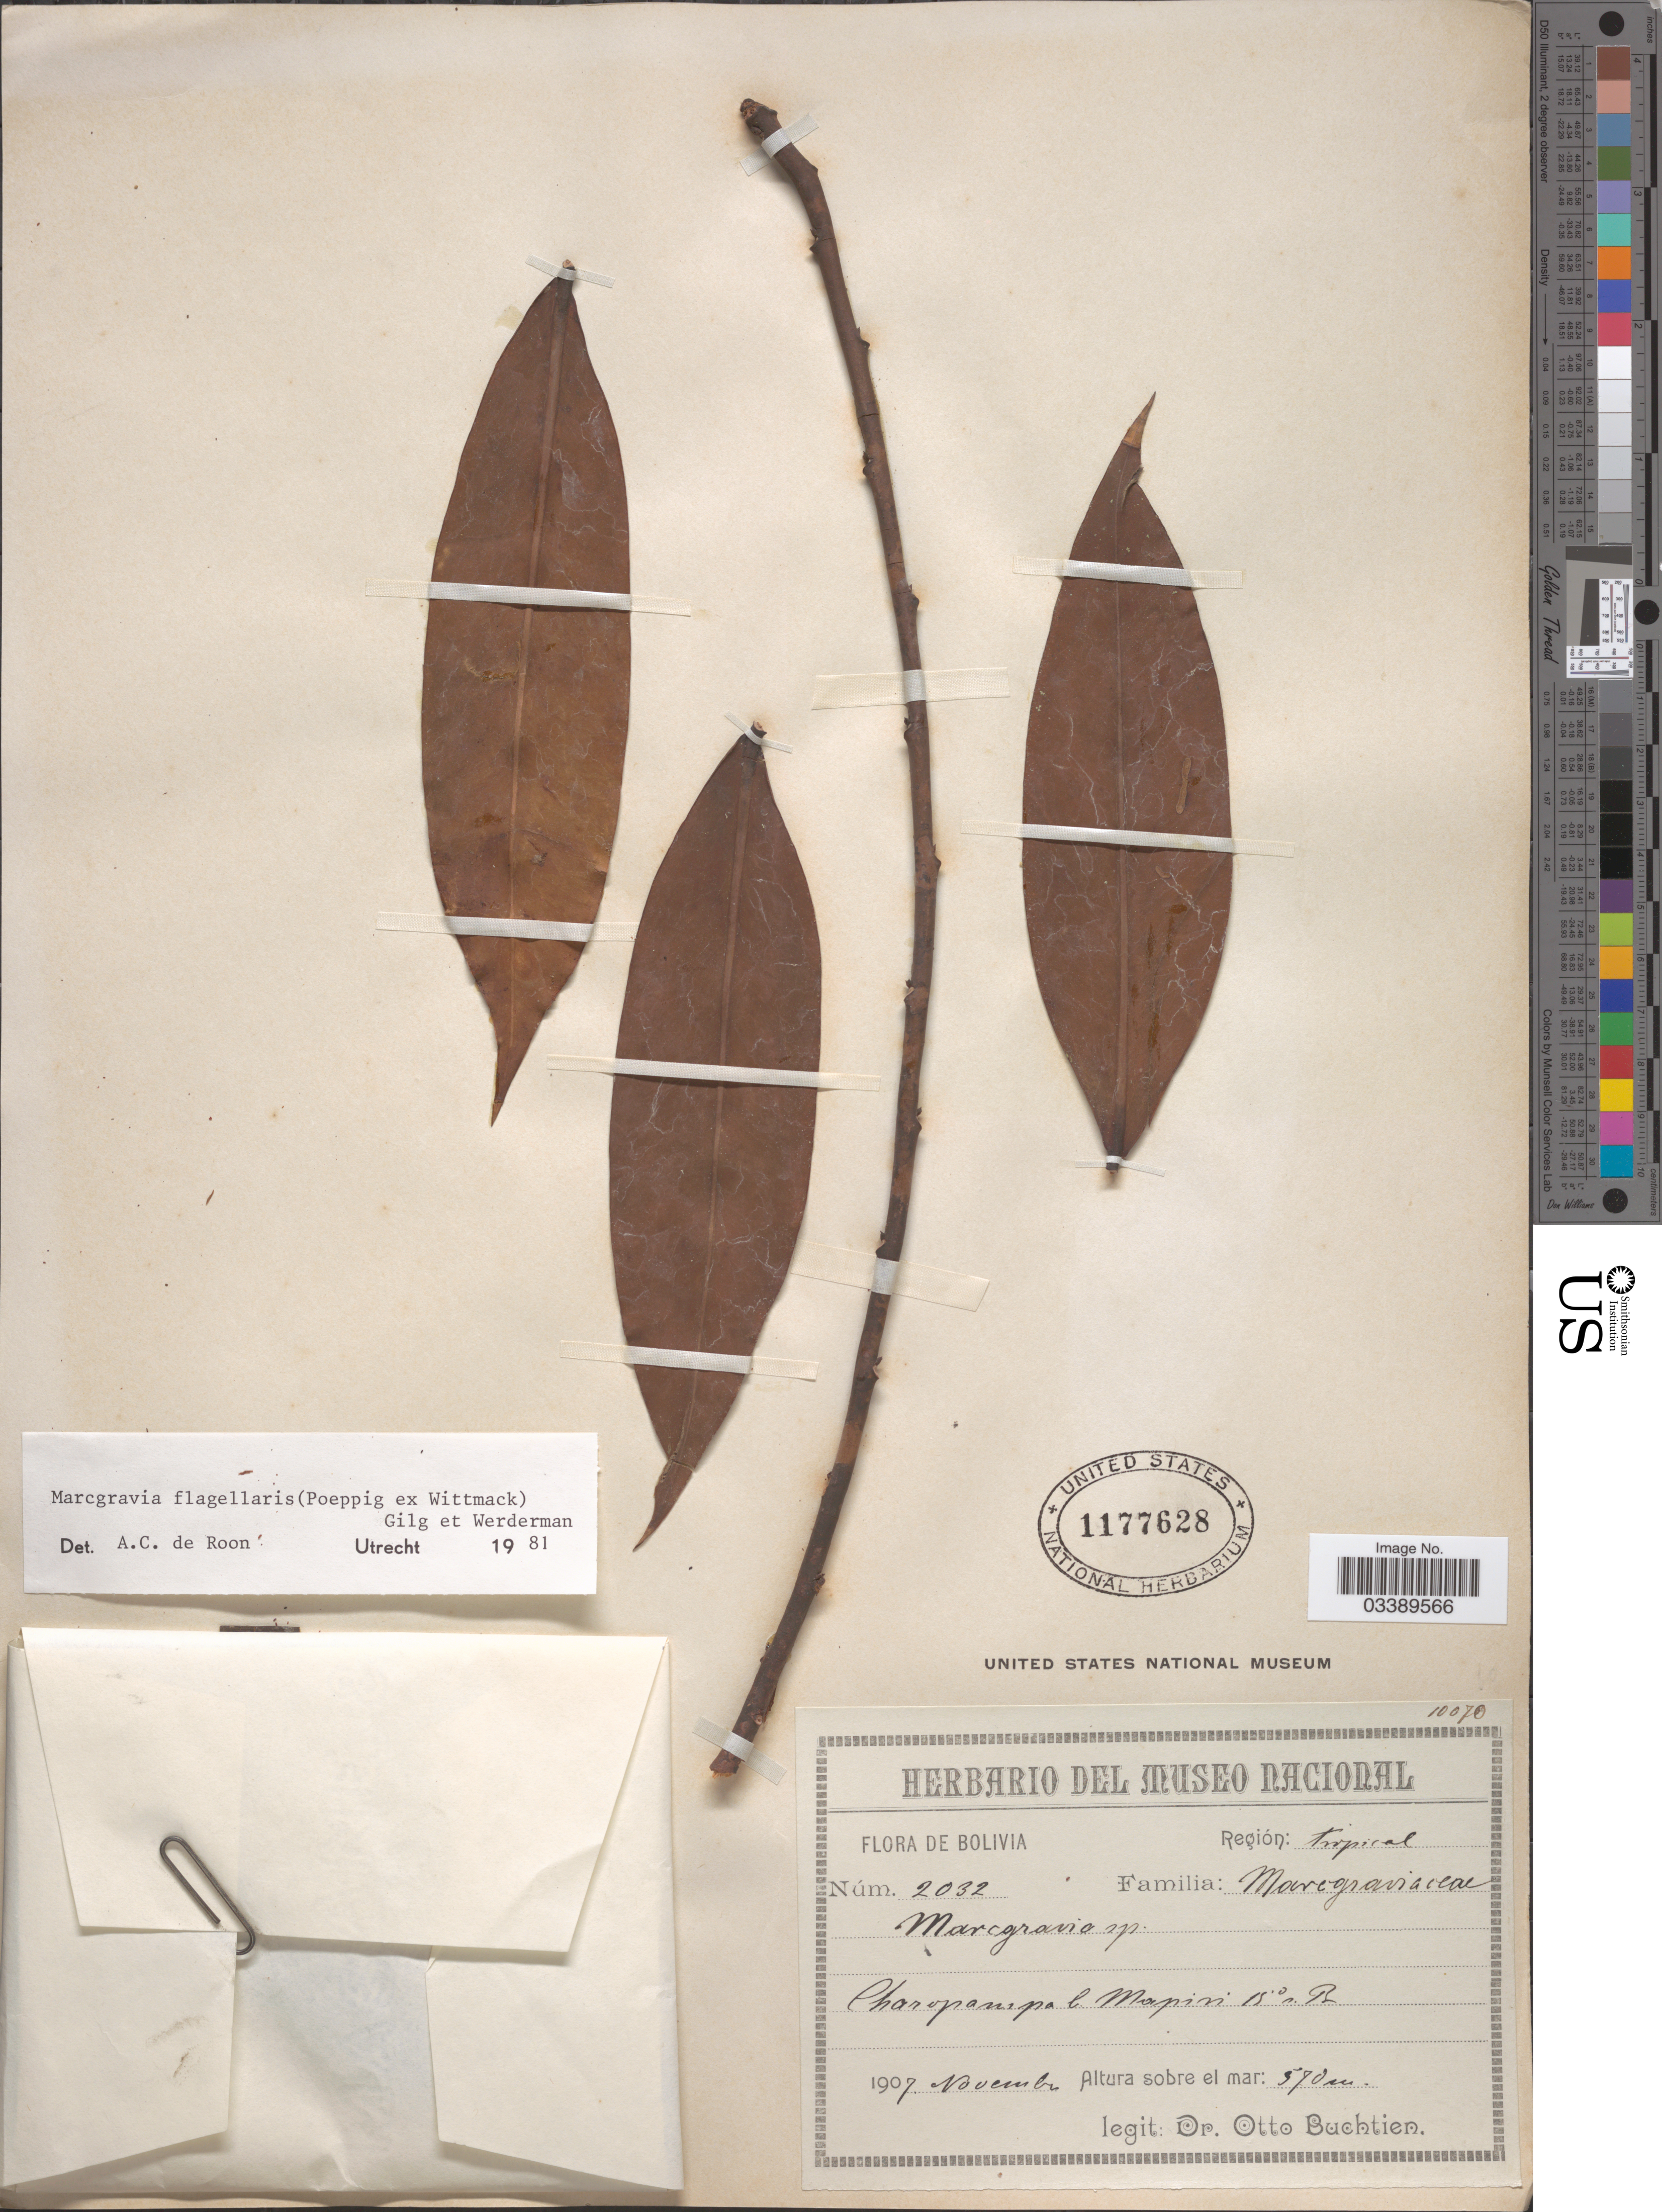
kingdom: Plantae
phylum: Tracheophyta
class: Magnoliopsida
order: Ericales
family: Marcgraviaceae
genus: Marcgravia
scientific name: Marcgravia flagellaris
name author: (Poepp. ex Wittm.) Poepp. ex Gilg & Werderm.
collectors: O. Buchtien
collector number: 2032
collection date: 1907-11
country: Bolivia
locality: Región: Tropical. Charopampa b Mapiri 15°n Br.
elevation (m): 570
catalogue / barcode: US 1177628